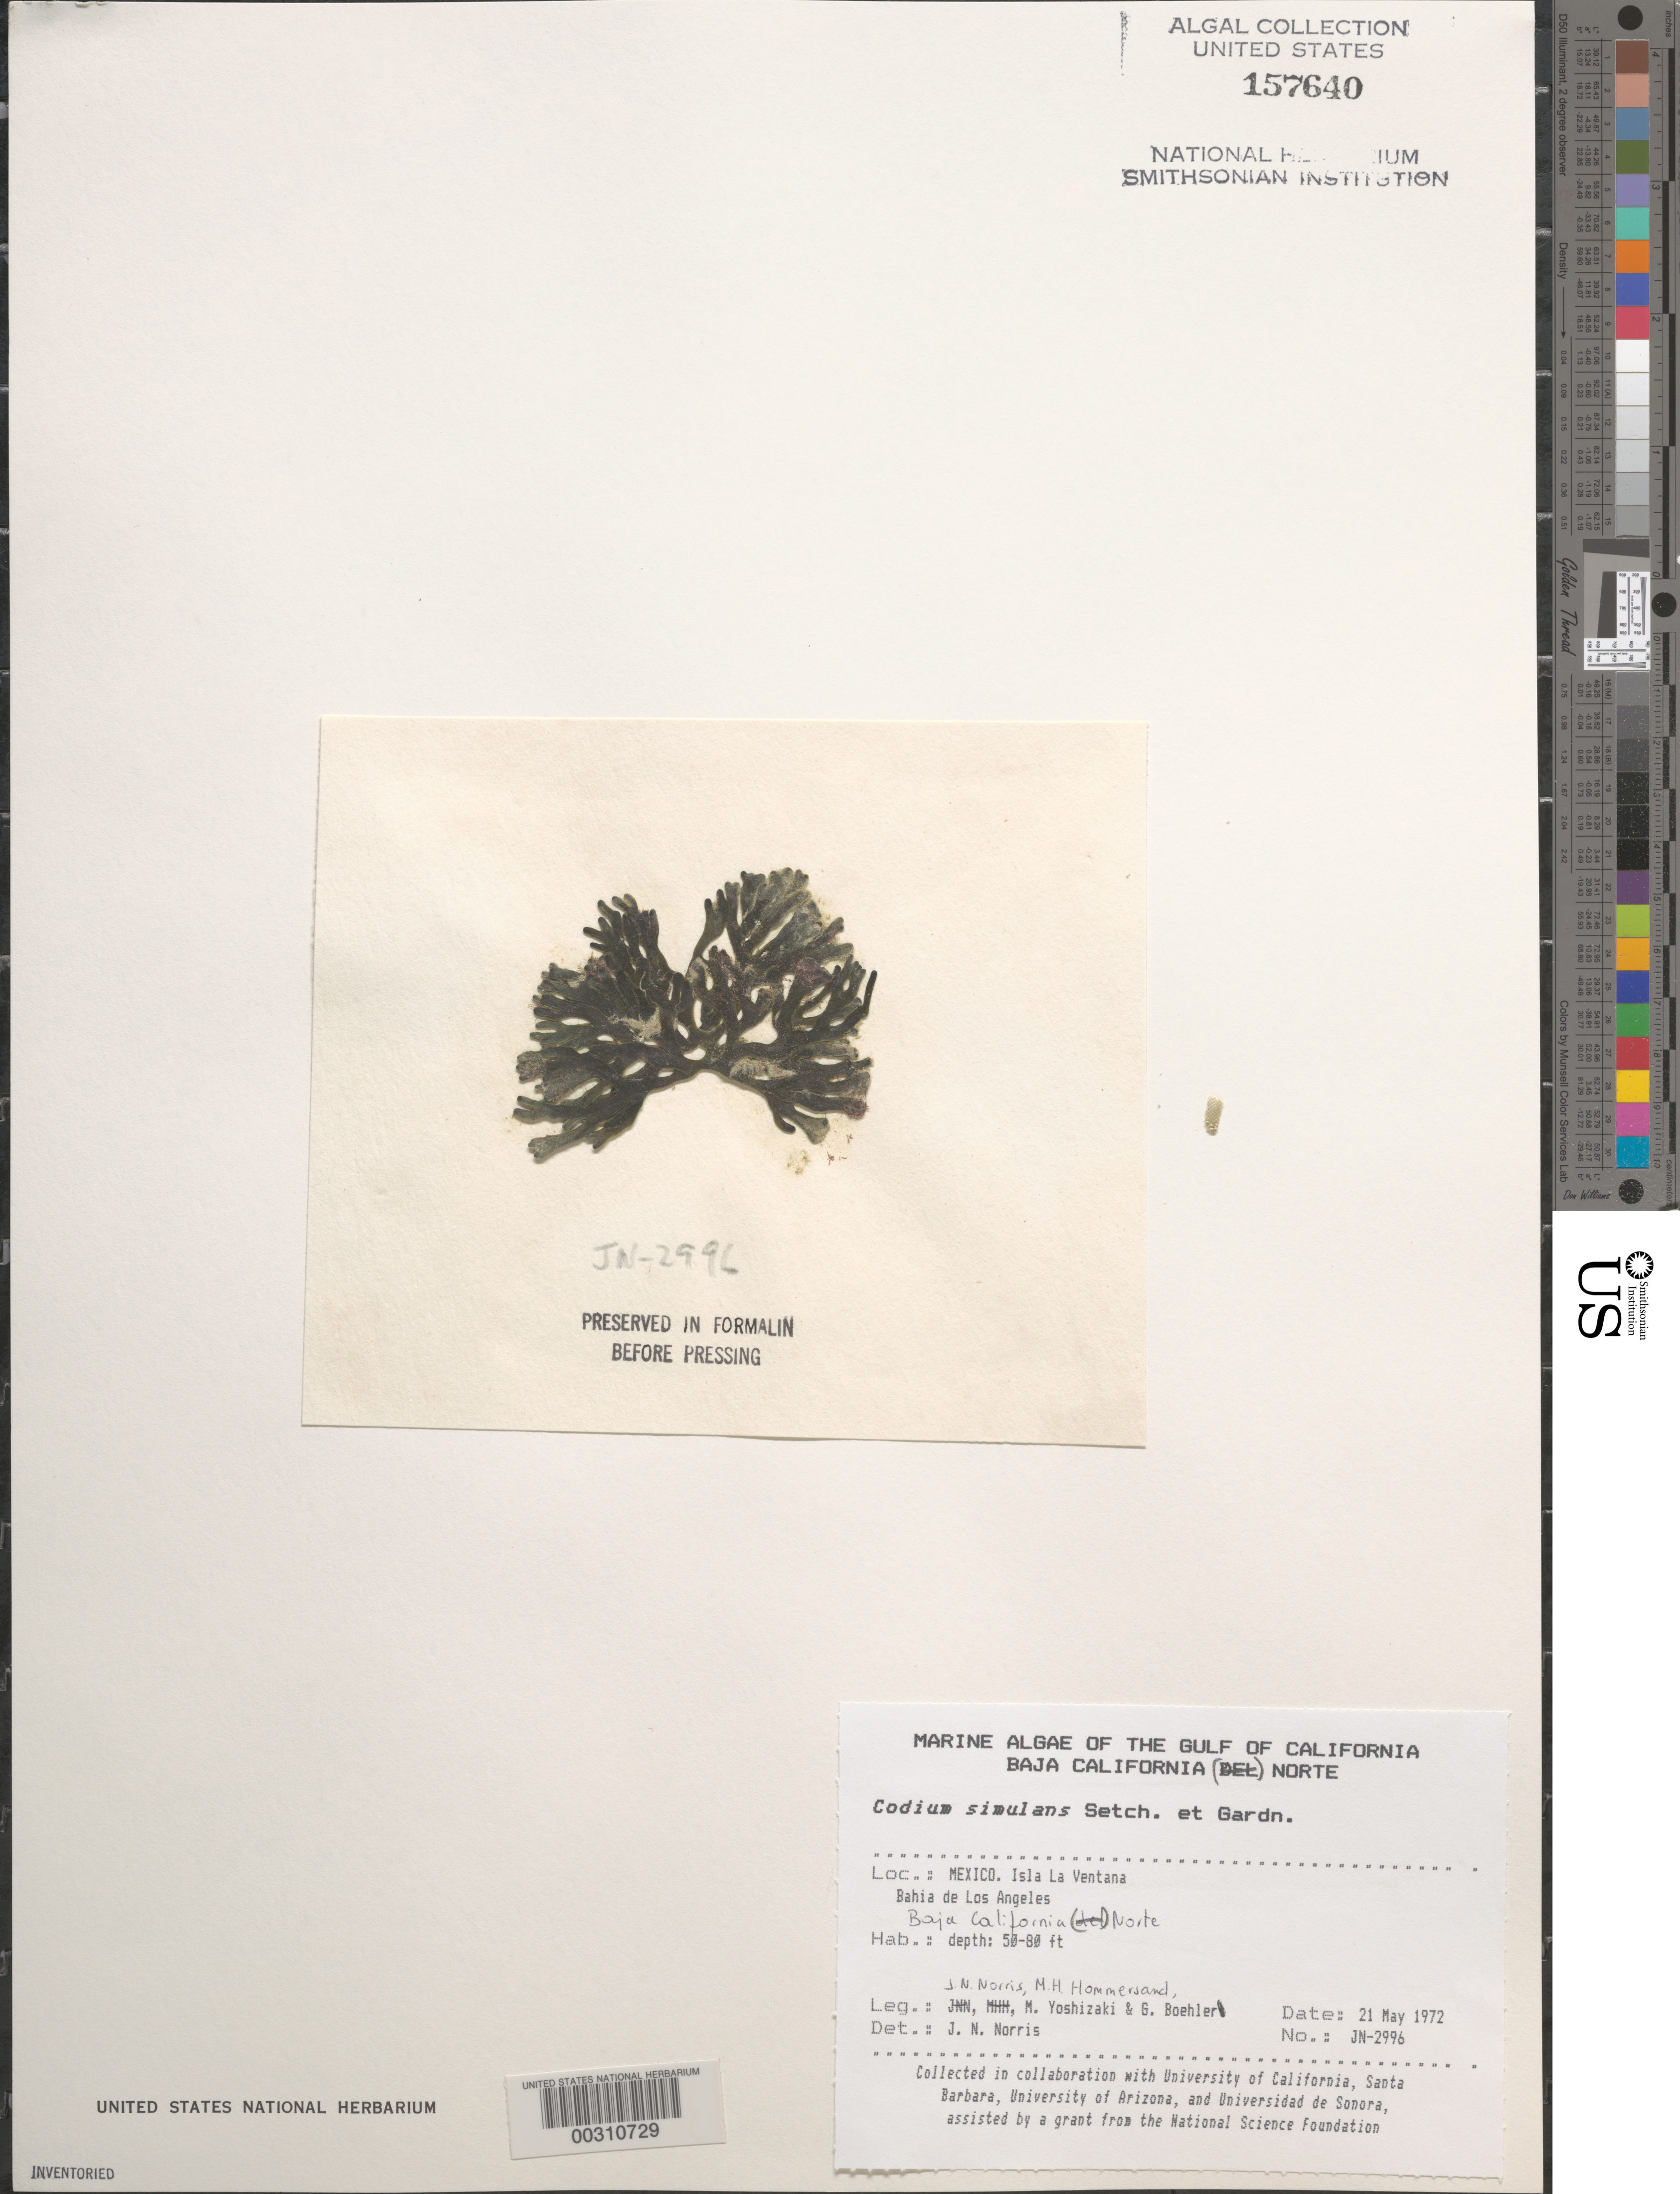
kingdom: Plantae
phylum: Chlorophyta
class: Ulvophyceae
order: Bryopsidales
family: Codiaceae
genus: Codium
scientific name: Codium simulans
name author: Setch. & N.L. Gardner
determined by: Norris, James N.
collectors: J. N. Norris, M. H. Hommersand, M. Yoshizaki & G. Boehlert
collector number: JN-2996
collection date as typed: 21 May 1972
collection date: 1972-05-21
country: Mexico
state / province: Baja California Norte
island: Isla la Ventana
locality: Bahia de los Angeles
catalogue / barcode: US 157640